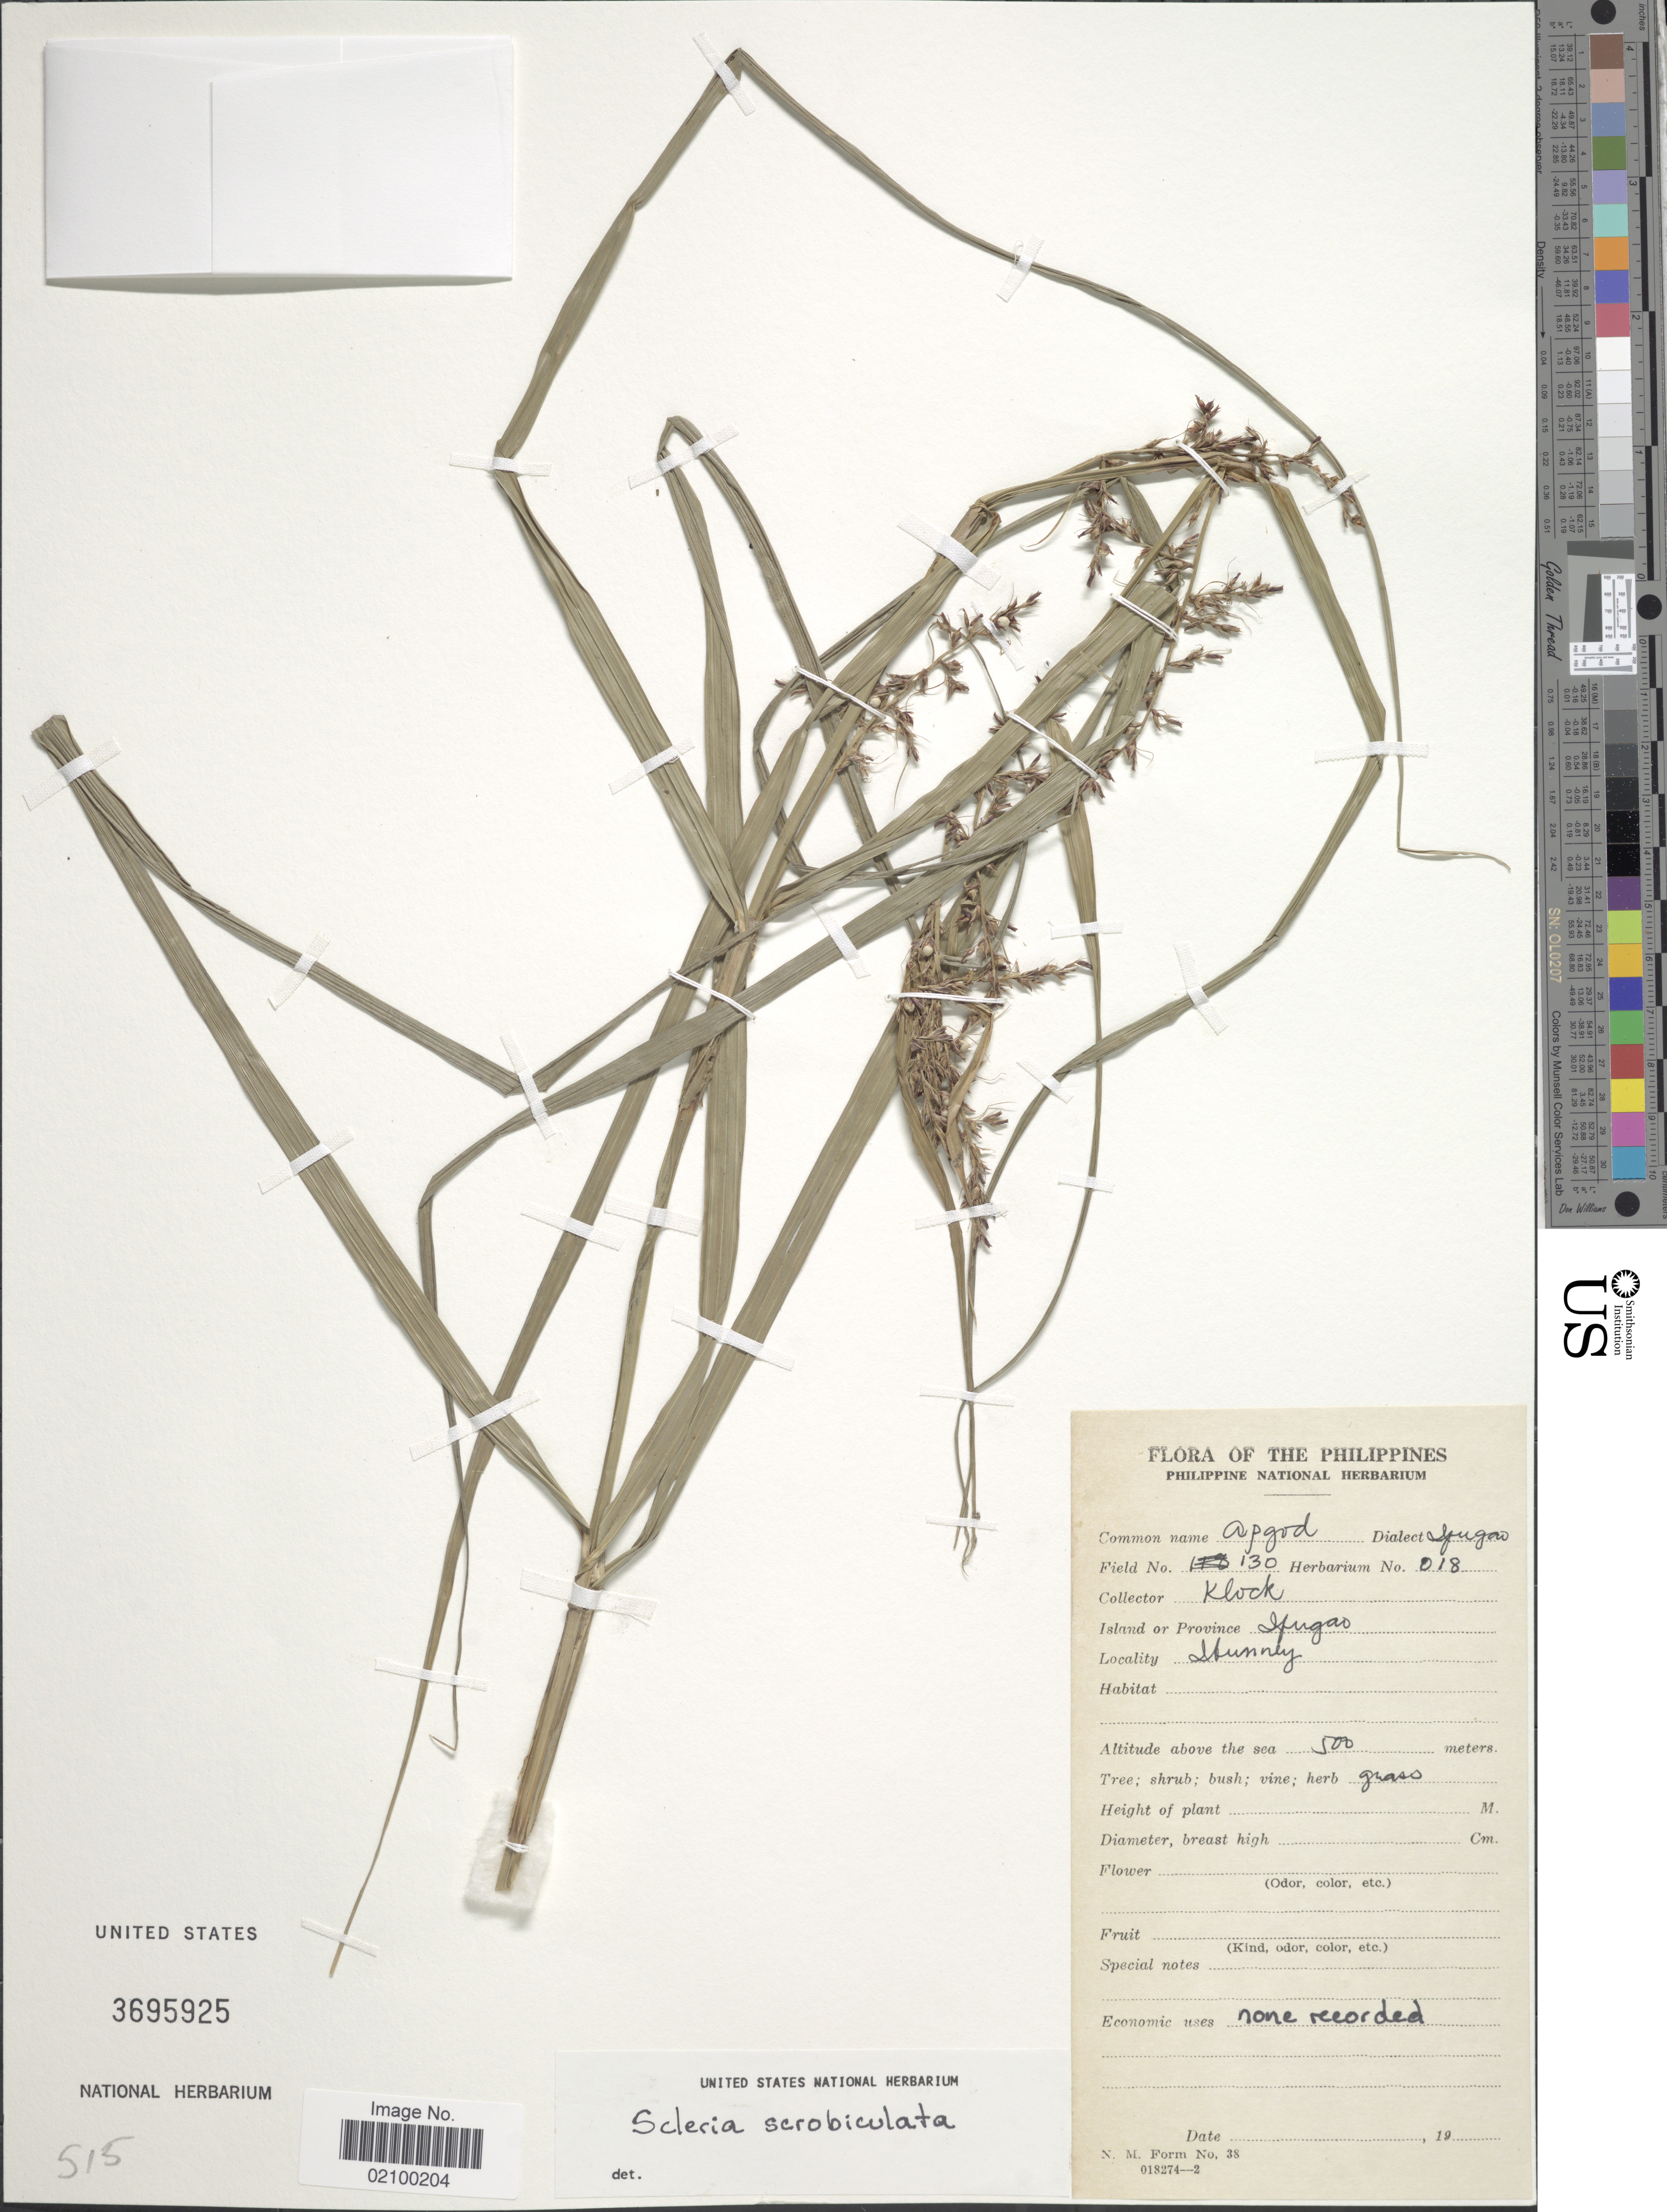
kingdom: Plantae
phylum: Tracheophyta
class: Liliopsida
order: Poales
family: Cyperaceae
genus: Scleria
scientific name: Scleria scrobiculata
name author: Nees & Meyen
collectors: Klock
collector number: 130/018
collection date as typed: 19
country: Philippines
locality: Island of Province Ifugao. Ibunney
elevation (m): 500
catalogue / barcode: US 3695925